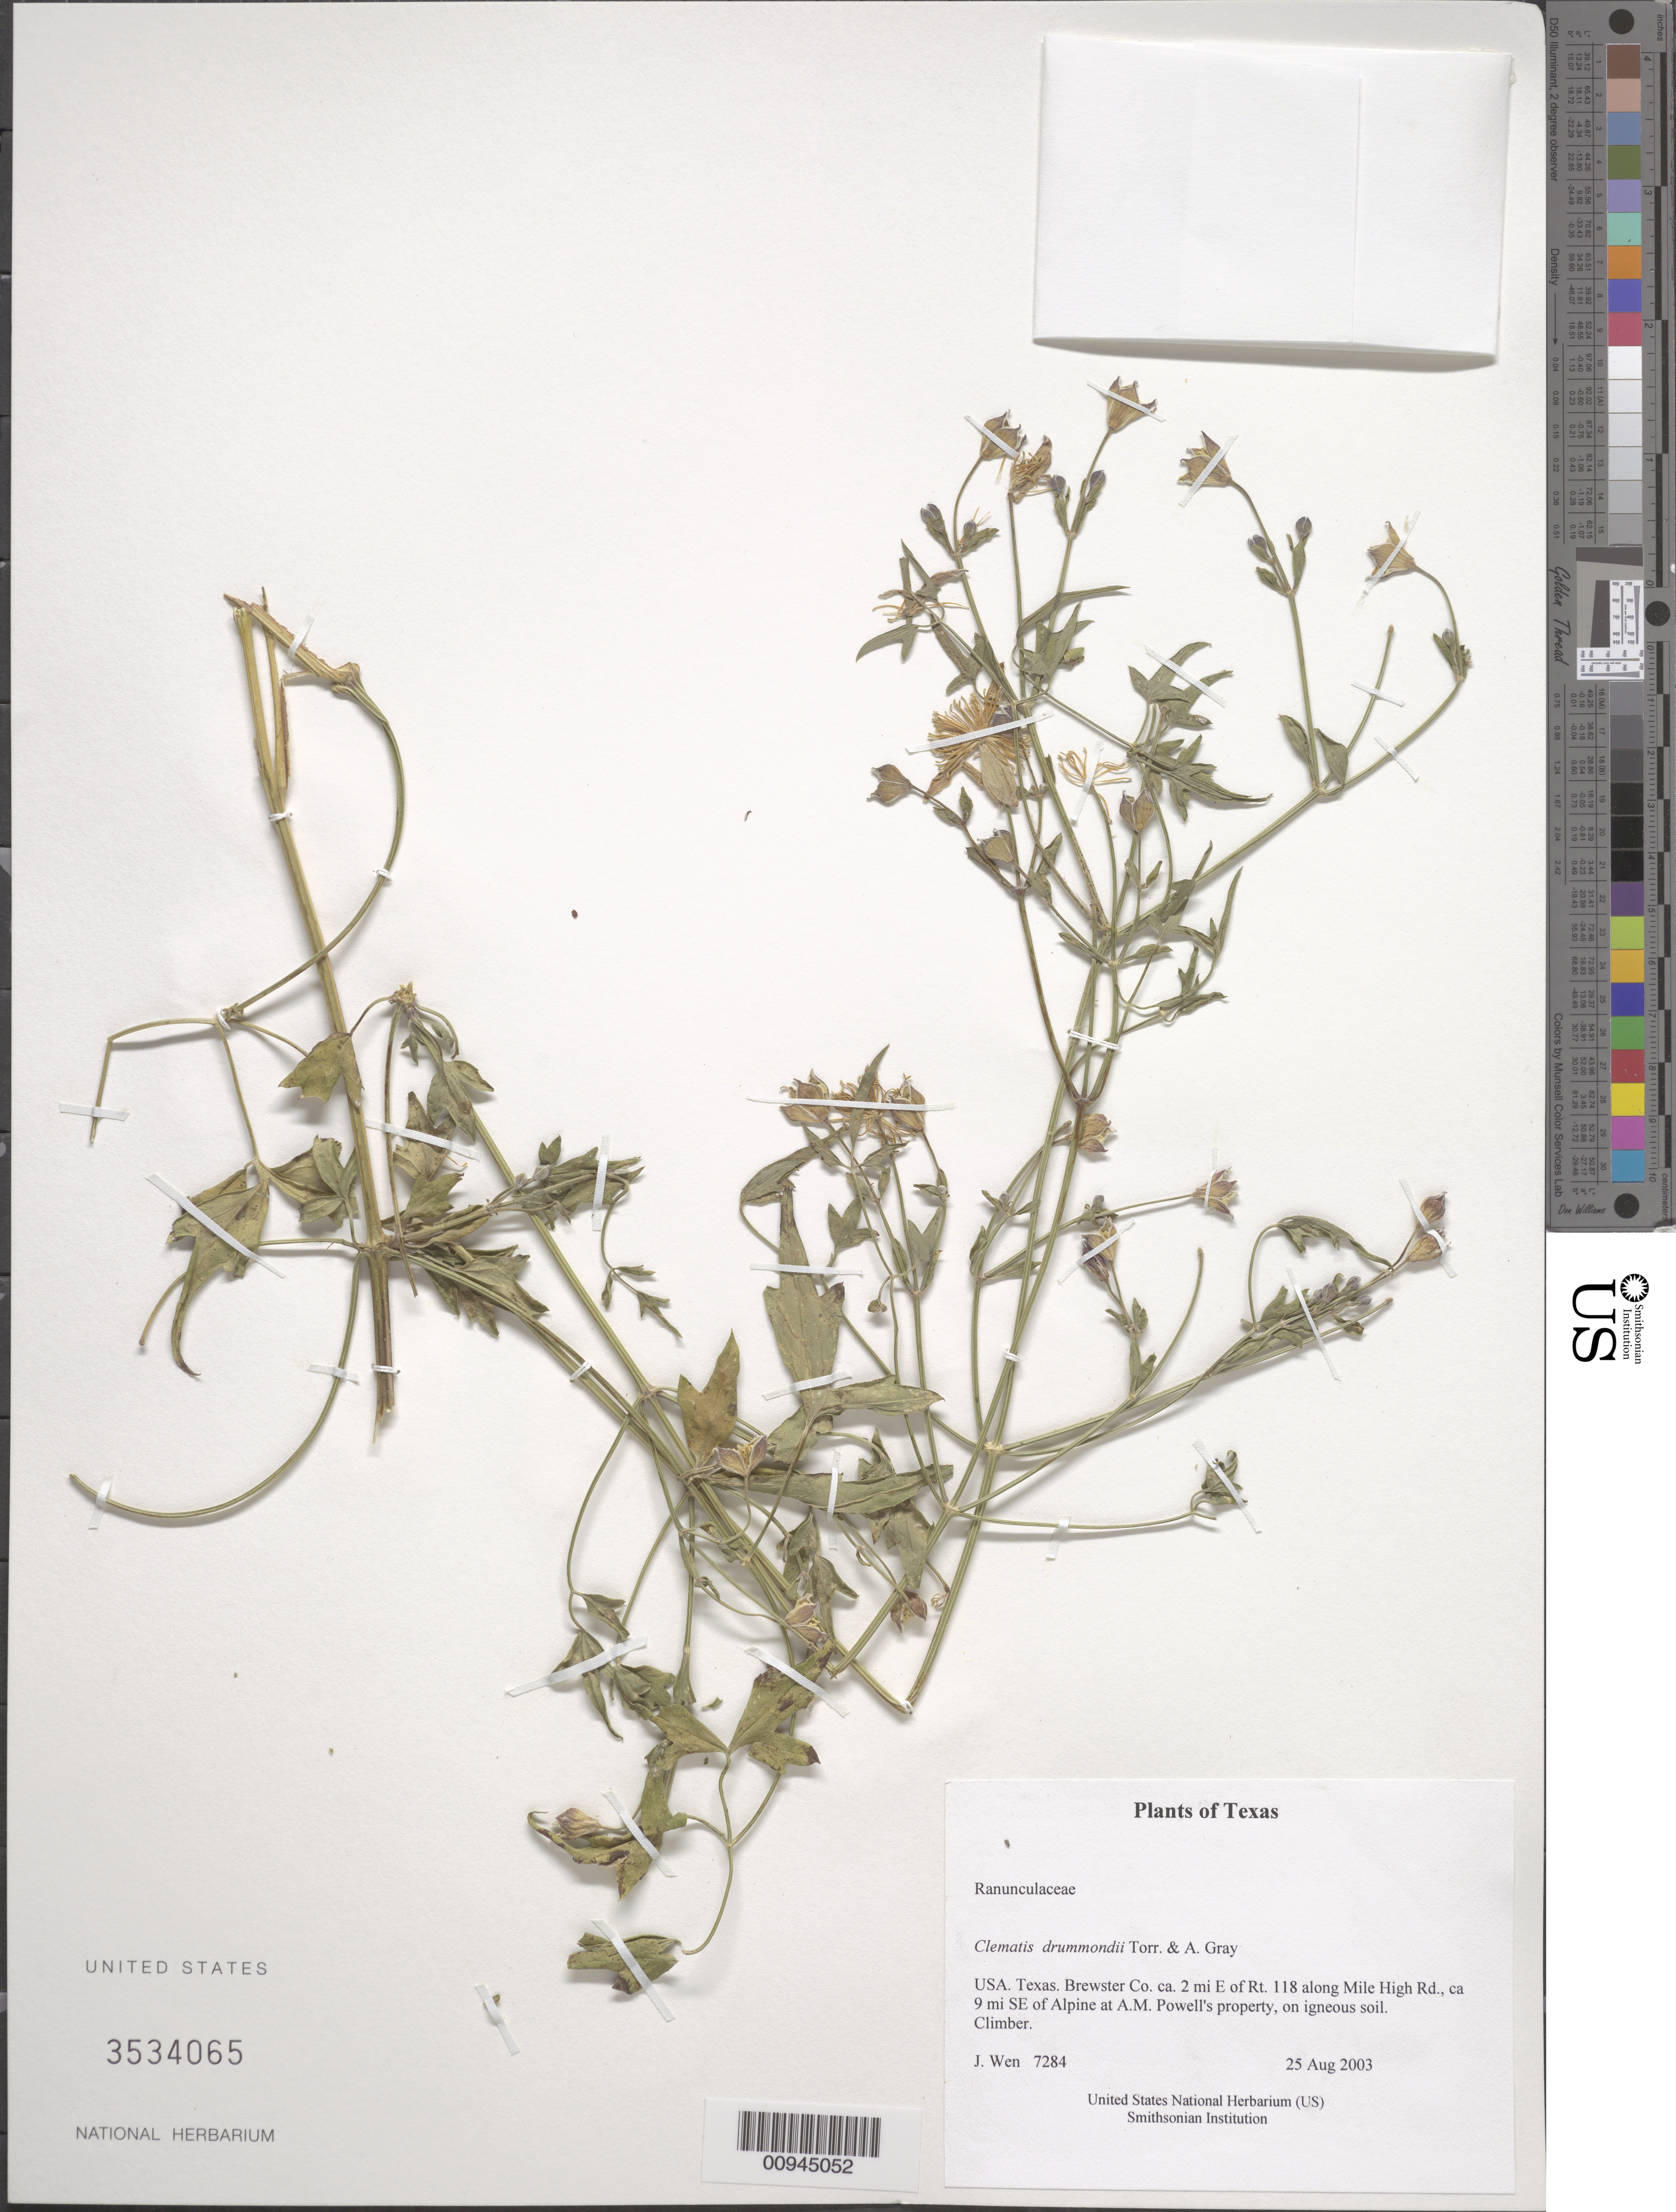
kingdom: Plantae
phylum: Tracheophyta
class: Magnoliopsida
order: Ranunculales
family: Ranunculaceae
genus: Clematis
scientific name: Clematis drummondii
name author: Torr. & A. Gray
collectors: J. Wen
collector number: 7284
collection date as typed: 25 Aug 2003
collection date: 2003-08-25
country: United States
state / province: Texas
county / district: Brewster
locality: ca. 2 mi E of Rt. 118 along Mile High Rd., ca 9 mi SE of Alpine at A.M. Powell's property, on igneous soil.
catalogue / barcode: US 3534065